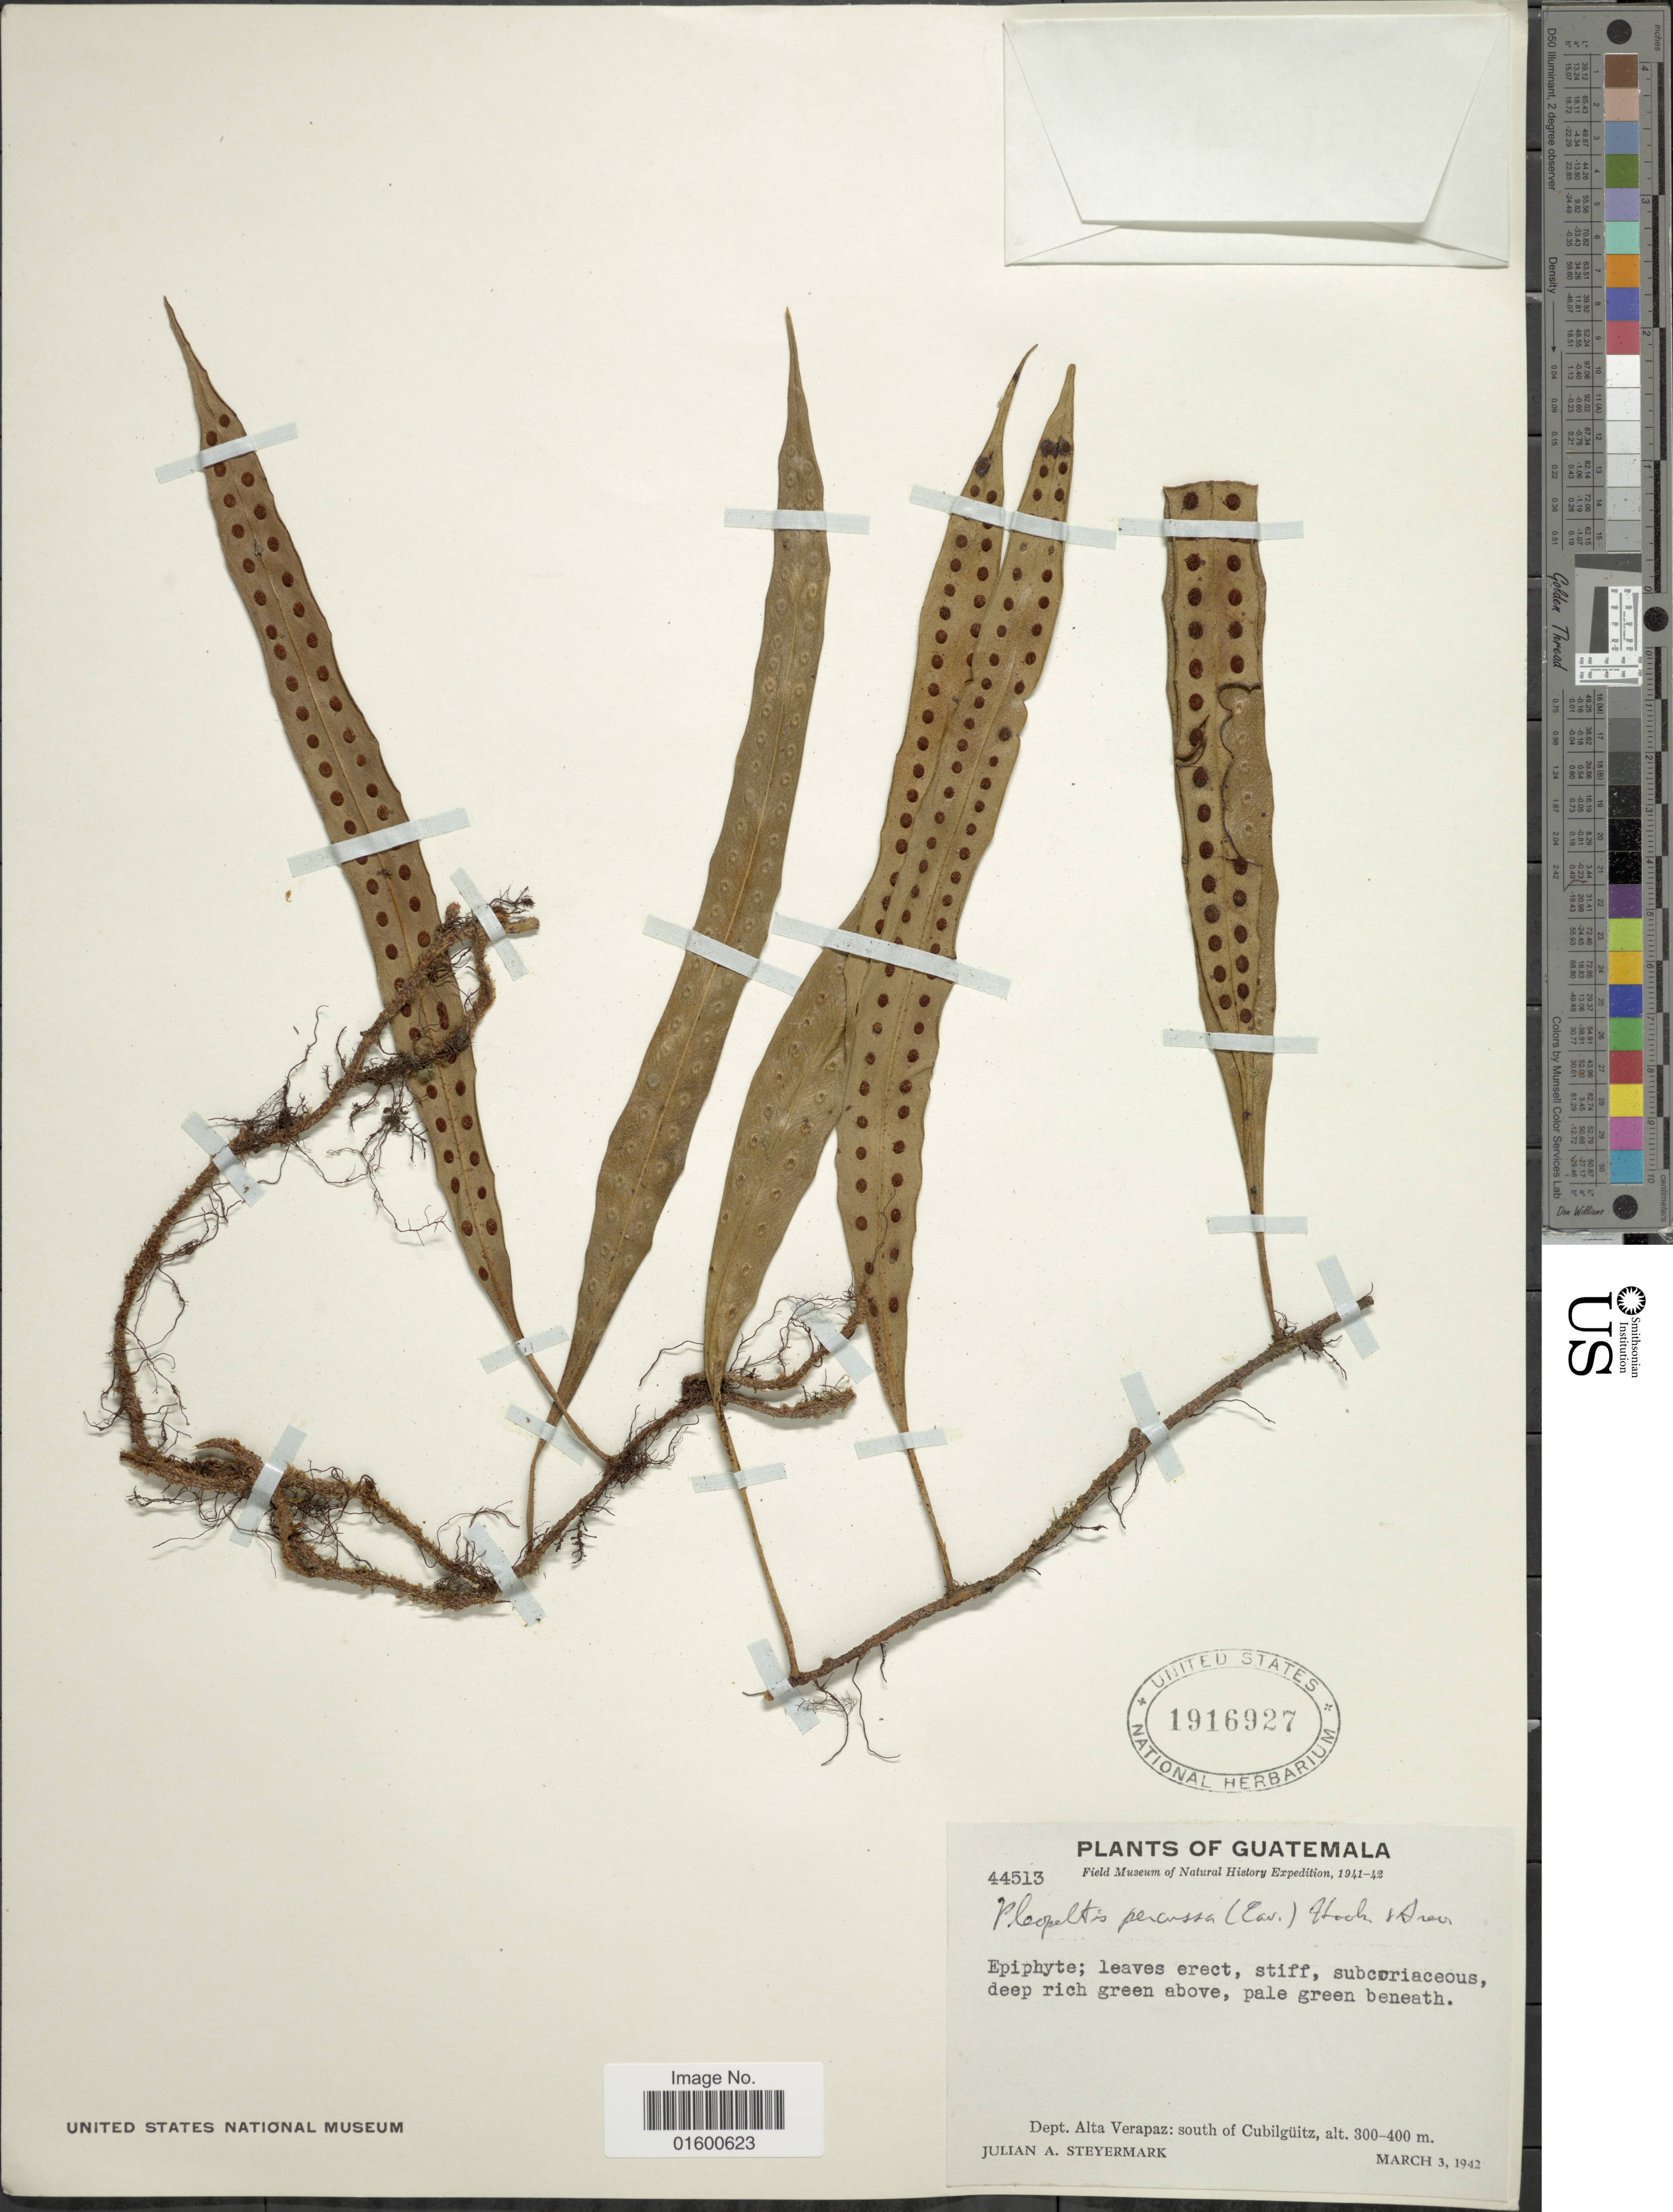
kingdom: Plantae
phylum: Tracheophyta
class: Polypodiopsida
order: Polypodiales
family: Polypodiaceae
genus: Microgramma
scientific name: Microgramma percussa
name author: (Cav.) de la Sota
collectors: J. Steyermark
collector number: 44513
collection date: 1942-03-03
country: Guatemala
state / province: Alta Verapaz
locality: Dept. Alta Verapaz, south of Cubilquitz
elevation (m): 300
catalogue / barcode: US 1916927